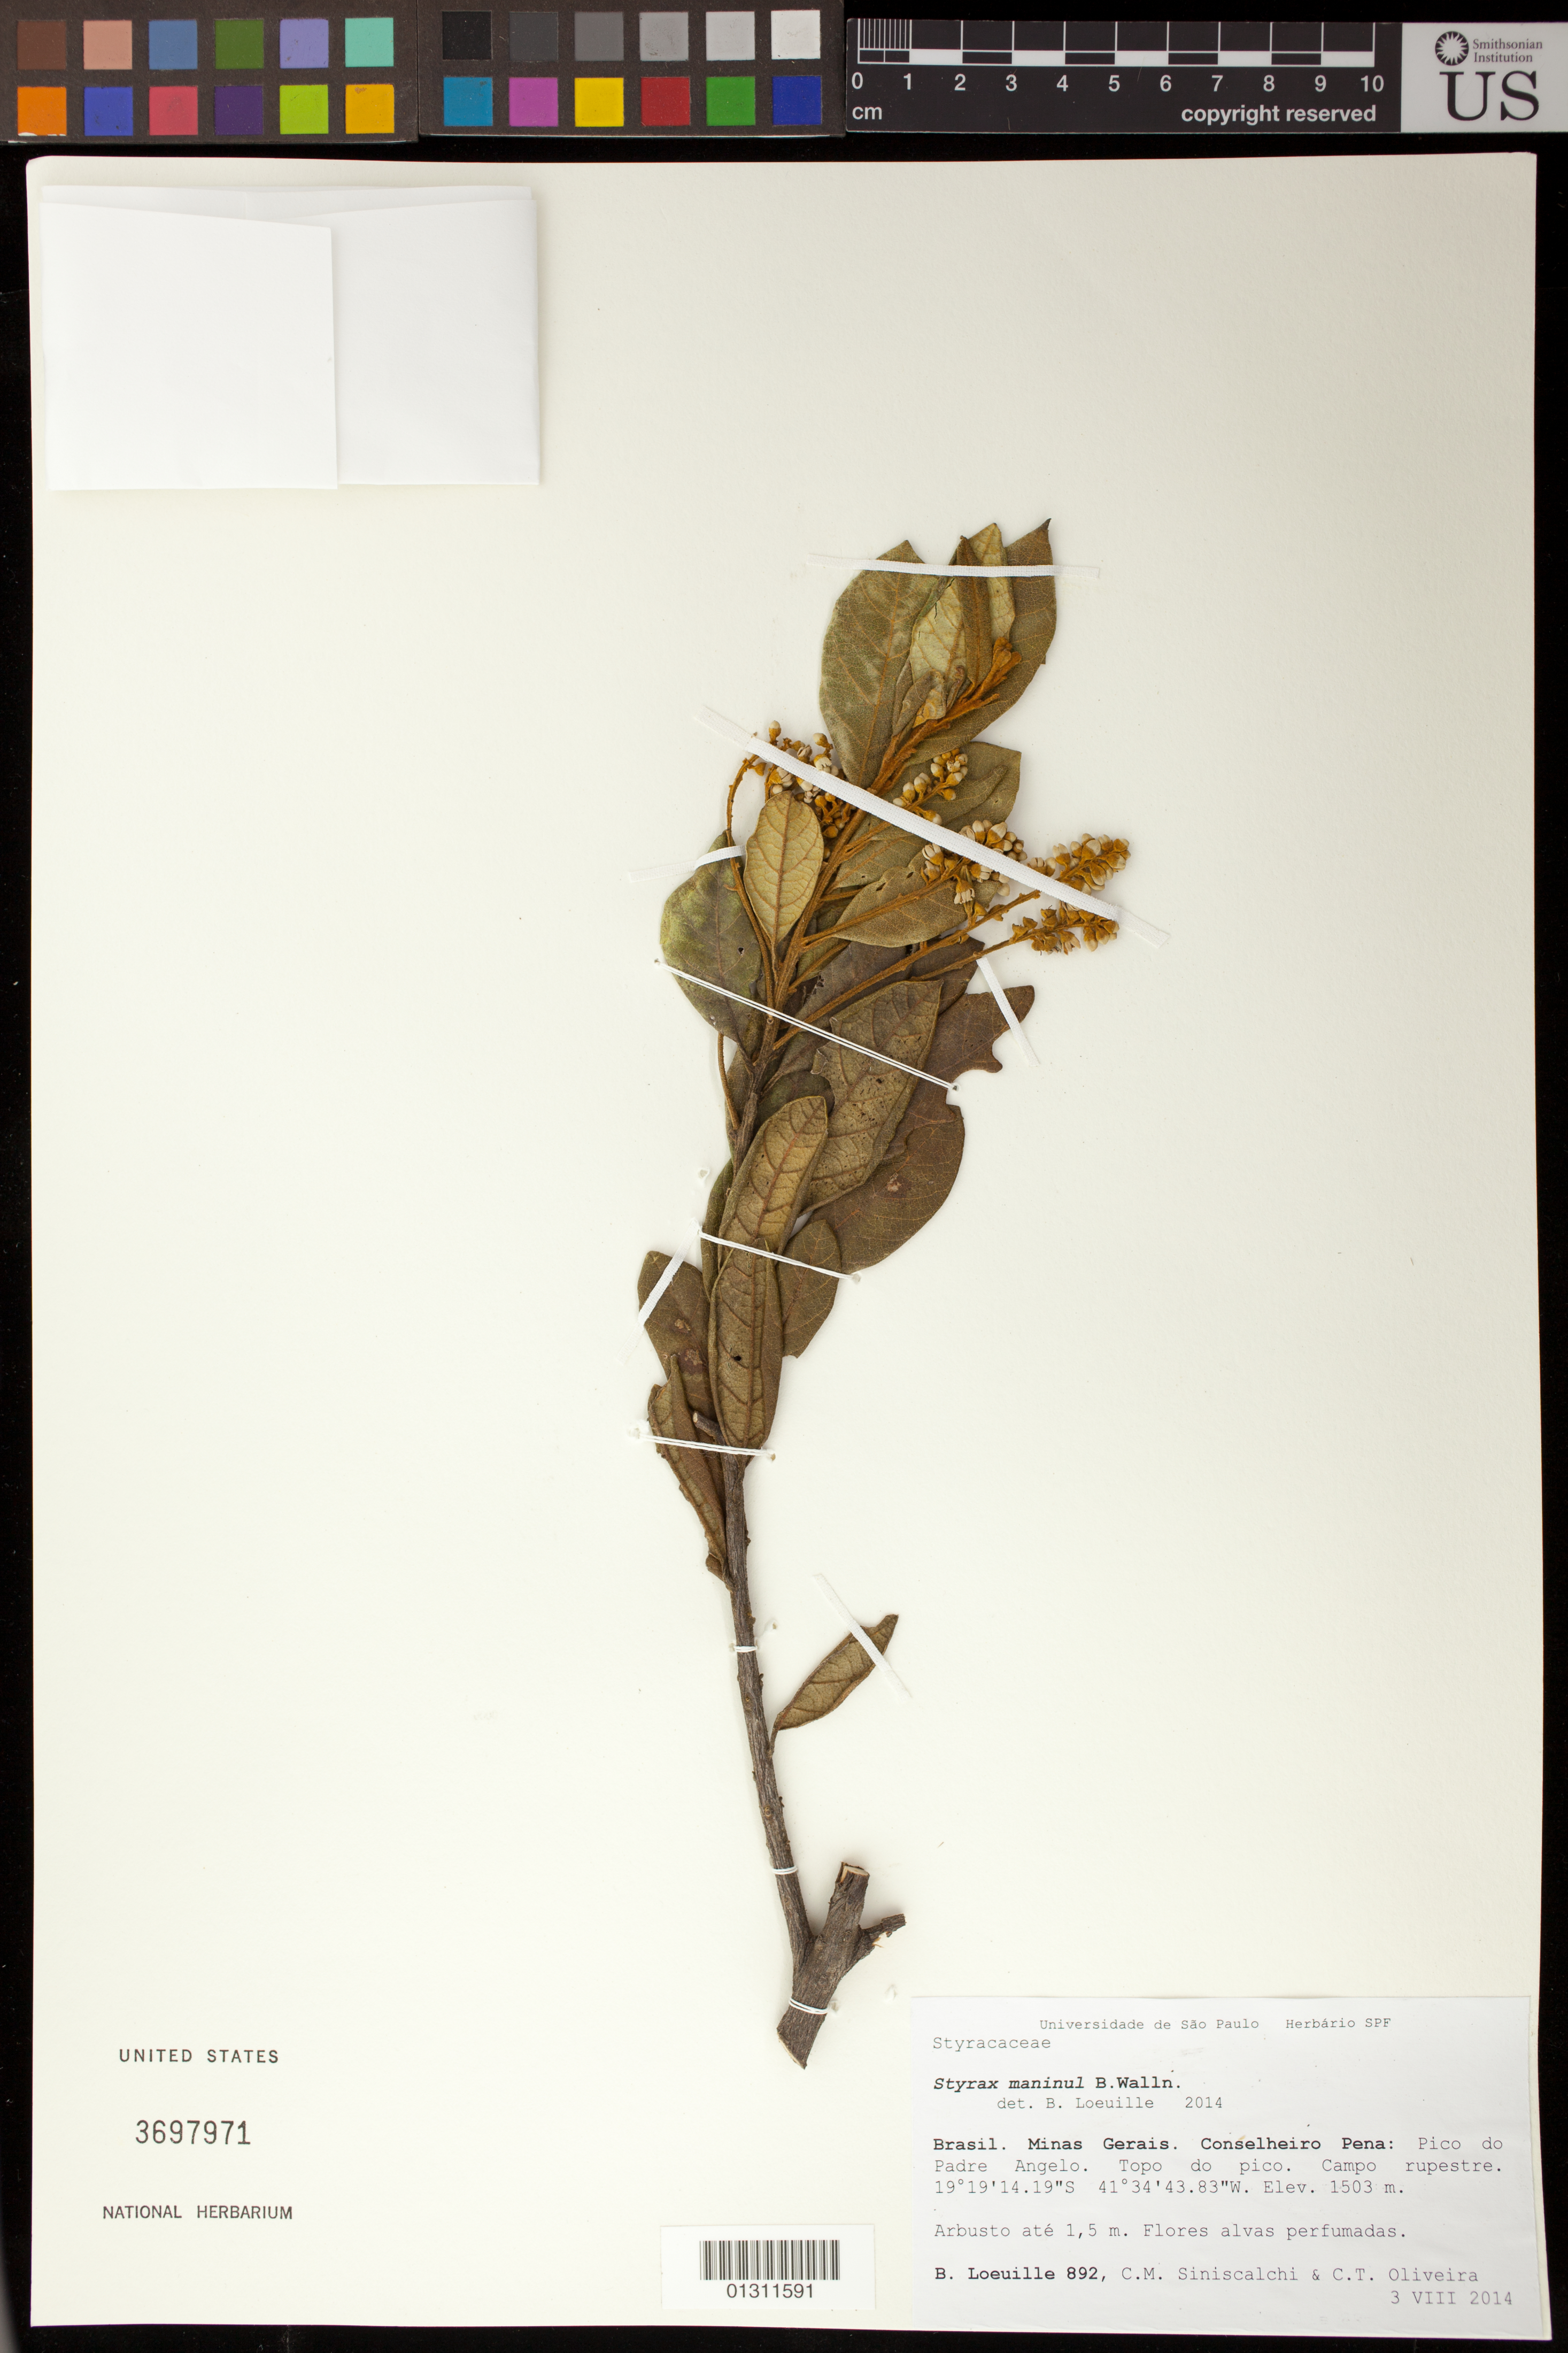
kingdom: Plantae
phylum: Tracheophyta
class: Magnoliopsida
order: Ericales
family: Styracaceae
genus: Styrax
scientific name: Styrax maninul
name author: B. Walln.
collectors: B. Loeuille, C. Siniscalchi & C. T. Oliveira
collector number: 892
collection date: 2014-08-03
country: Brazil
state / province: Minas Gerais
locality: Conselheiro Pena, Pico do Padre Angelo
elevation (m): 1503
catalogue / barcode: US 3697971